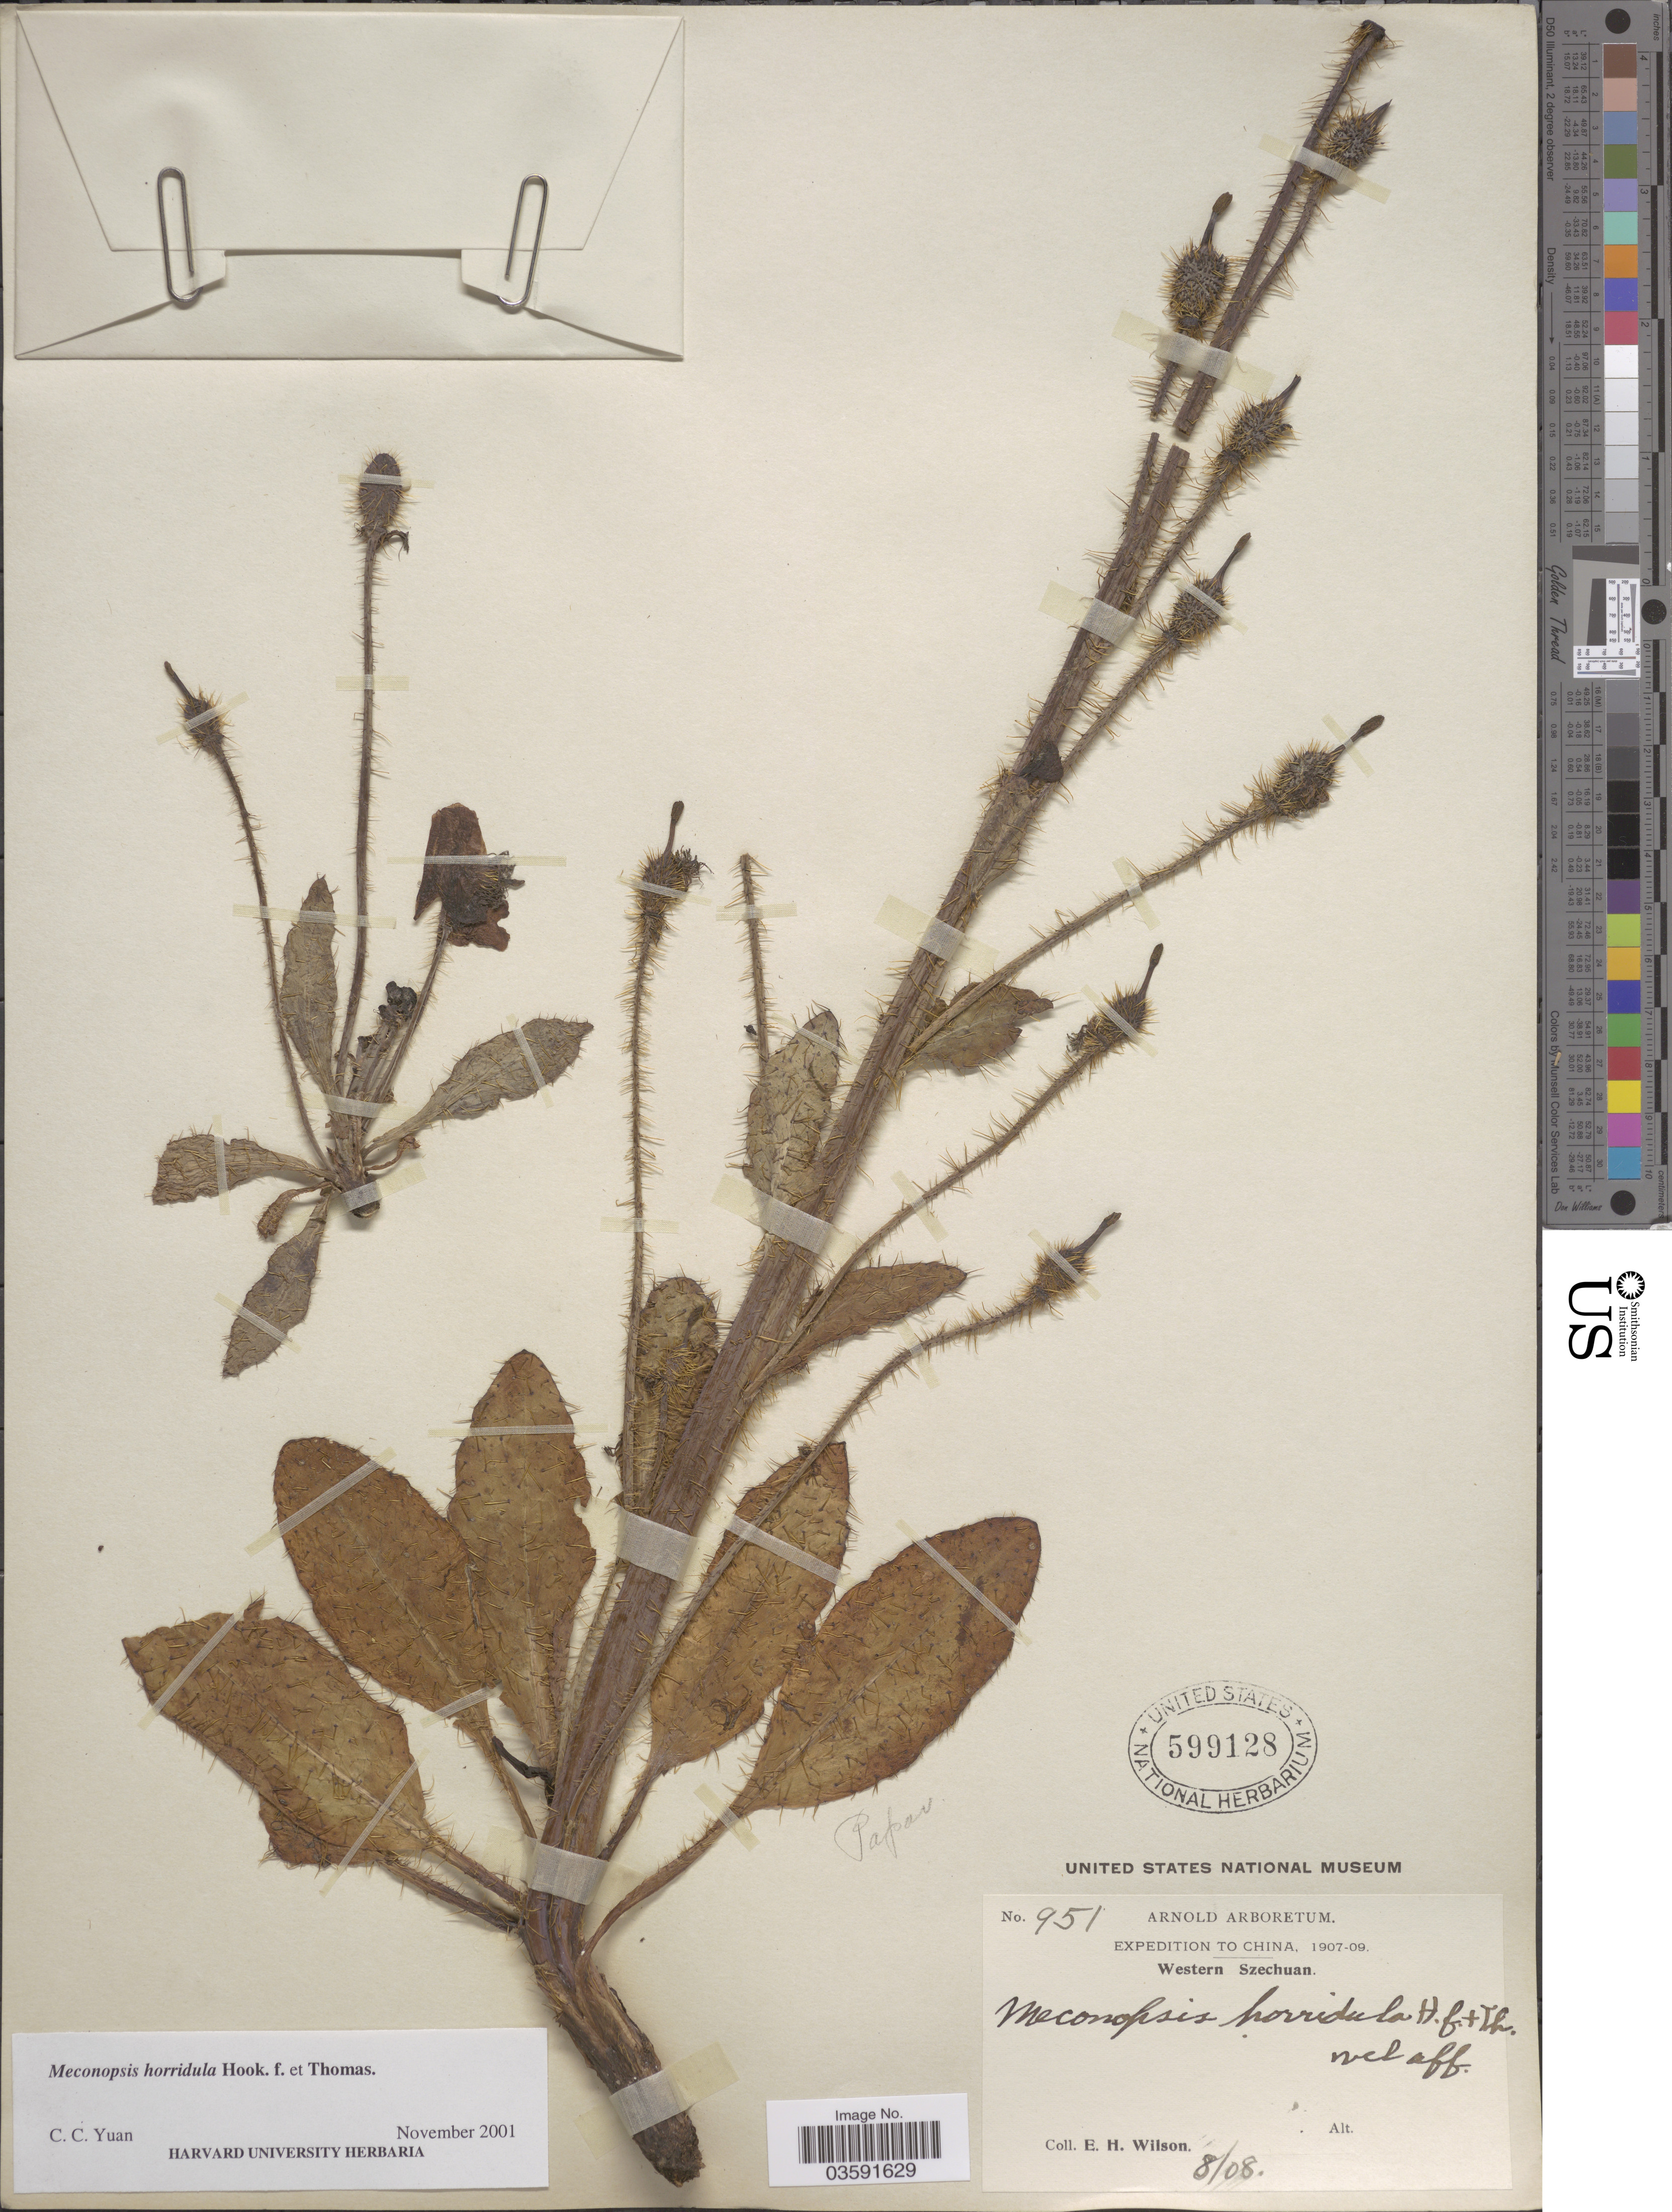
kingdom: Plantae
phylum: Tracheophyta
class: Magnoliopsida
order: Ranunculales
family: Papaveraceae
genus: Meconopsis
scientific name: Meconopsis horridula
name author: Hook. f. & Thomson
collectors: E. Wilson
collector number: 951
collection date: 1908-08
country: China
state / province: Sichuan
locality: Western Szechuan.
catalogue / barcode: US 599128